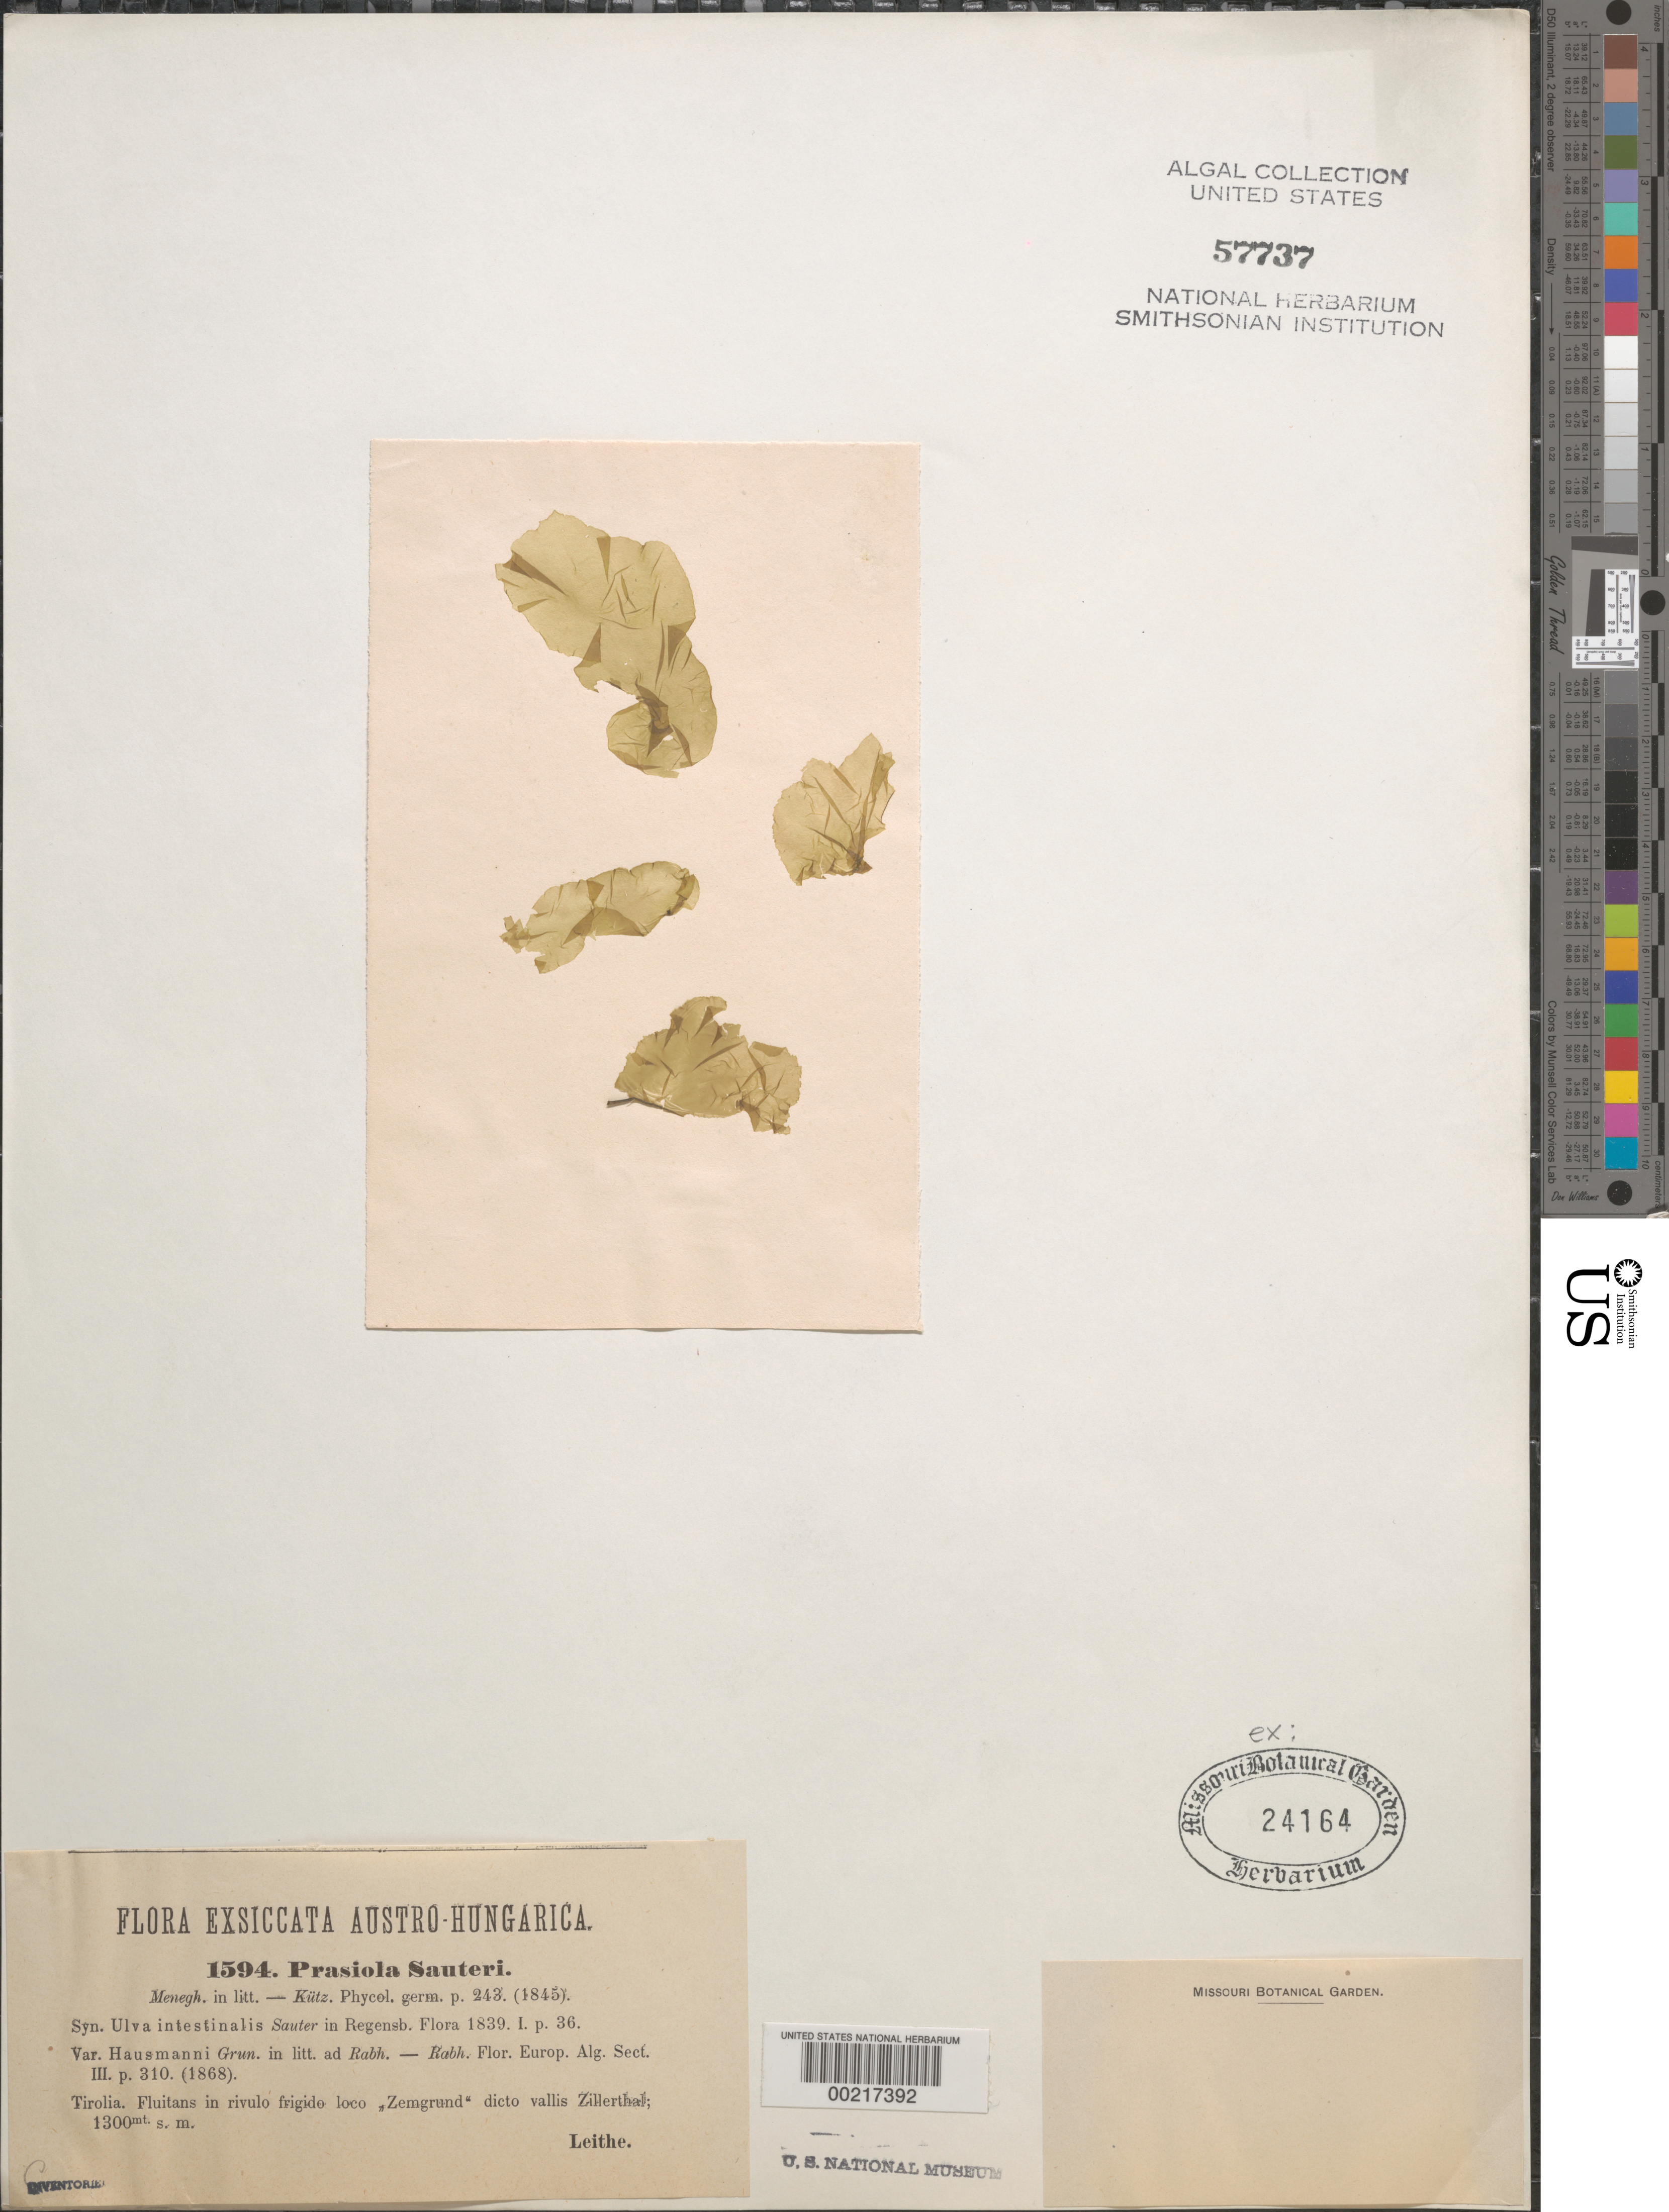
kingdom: Plantae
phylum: Chlorophyta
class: Trebouxiophyceae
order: Prasiolales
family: Prasiolaceae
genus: Prasiola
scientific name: Prasiola fluviatilis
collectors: F. Leithe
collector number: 1594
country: Austria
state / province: Tirol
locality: Zillerthal Valley, Zemgrund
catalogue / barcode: US 57737